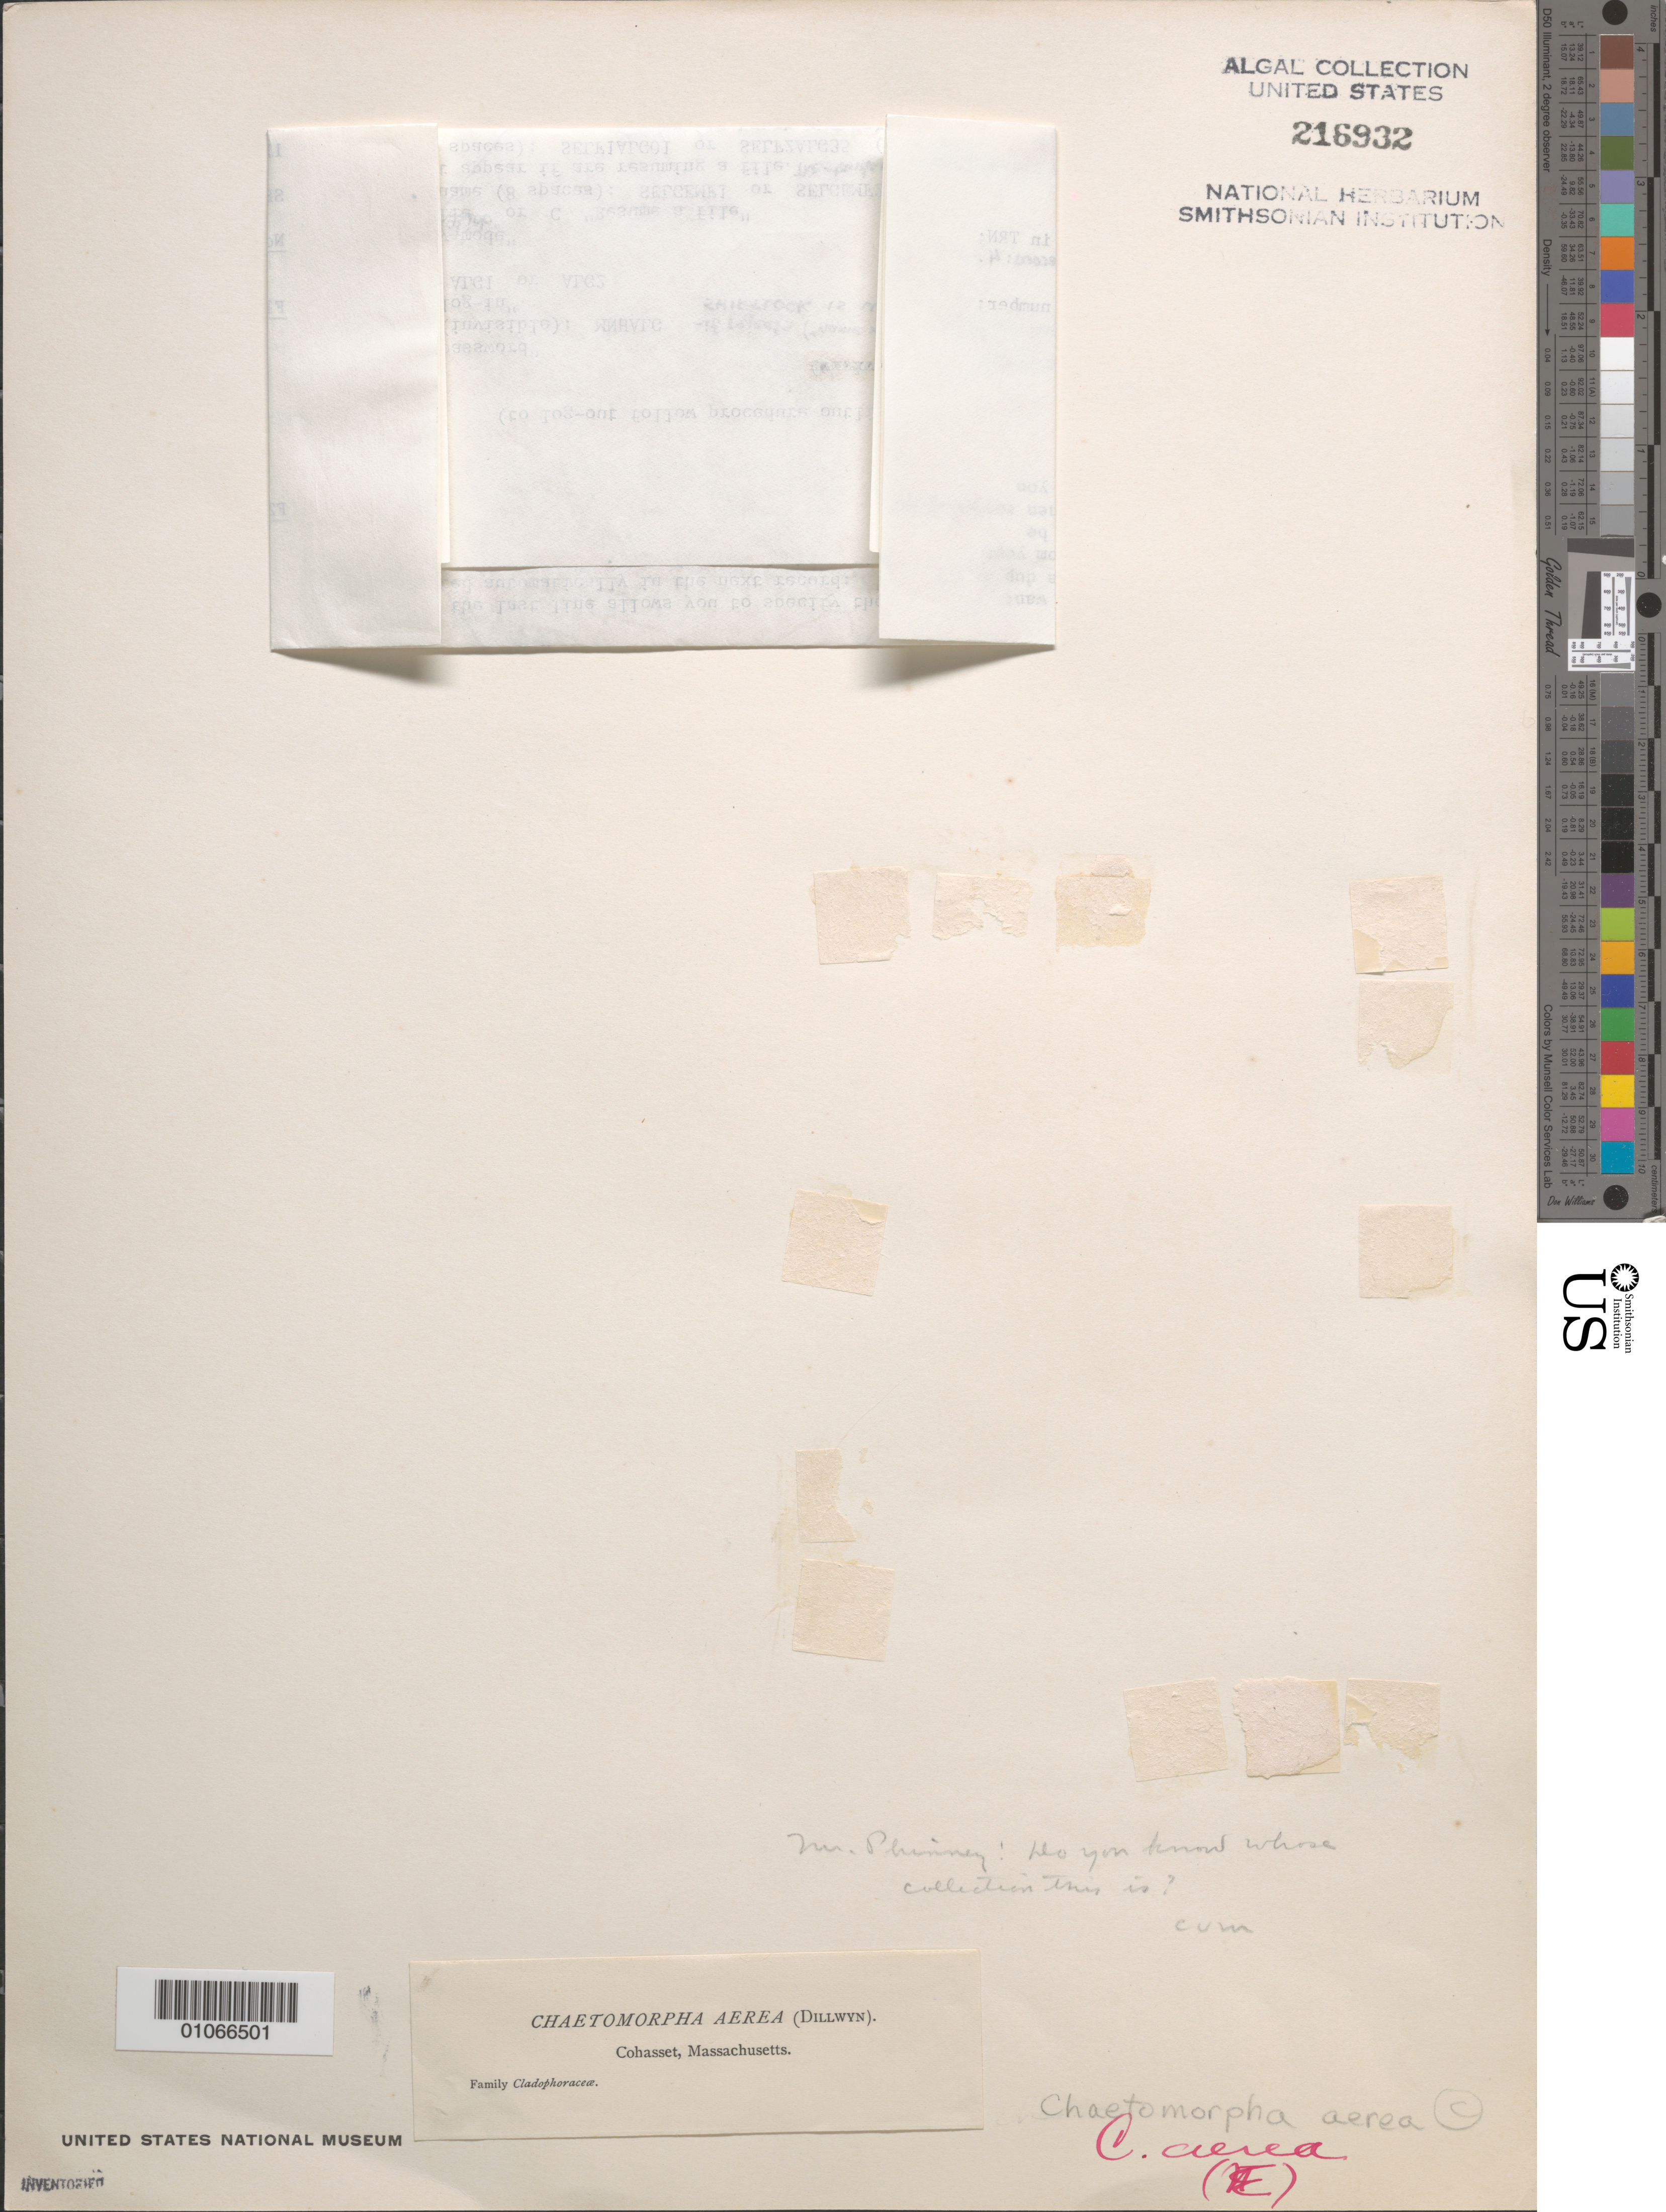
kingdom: Plantae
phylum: Chlorophyta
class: Ulvophyceae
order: Cladophorales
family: Cladophoraceae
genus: Chaetomorpha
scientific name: Chaetomorpha aerea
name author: (Dillwyn) Kütz.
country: United States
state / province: Massachusetts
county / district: Norfolk County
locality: Cohasset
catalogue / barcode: US 216932